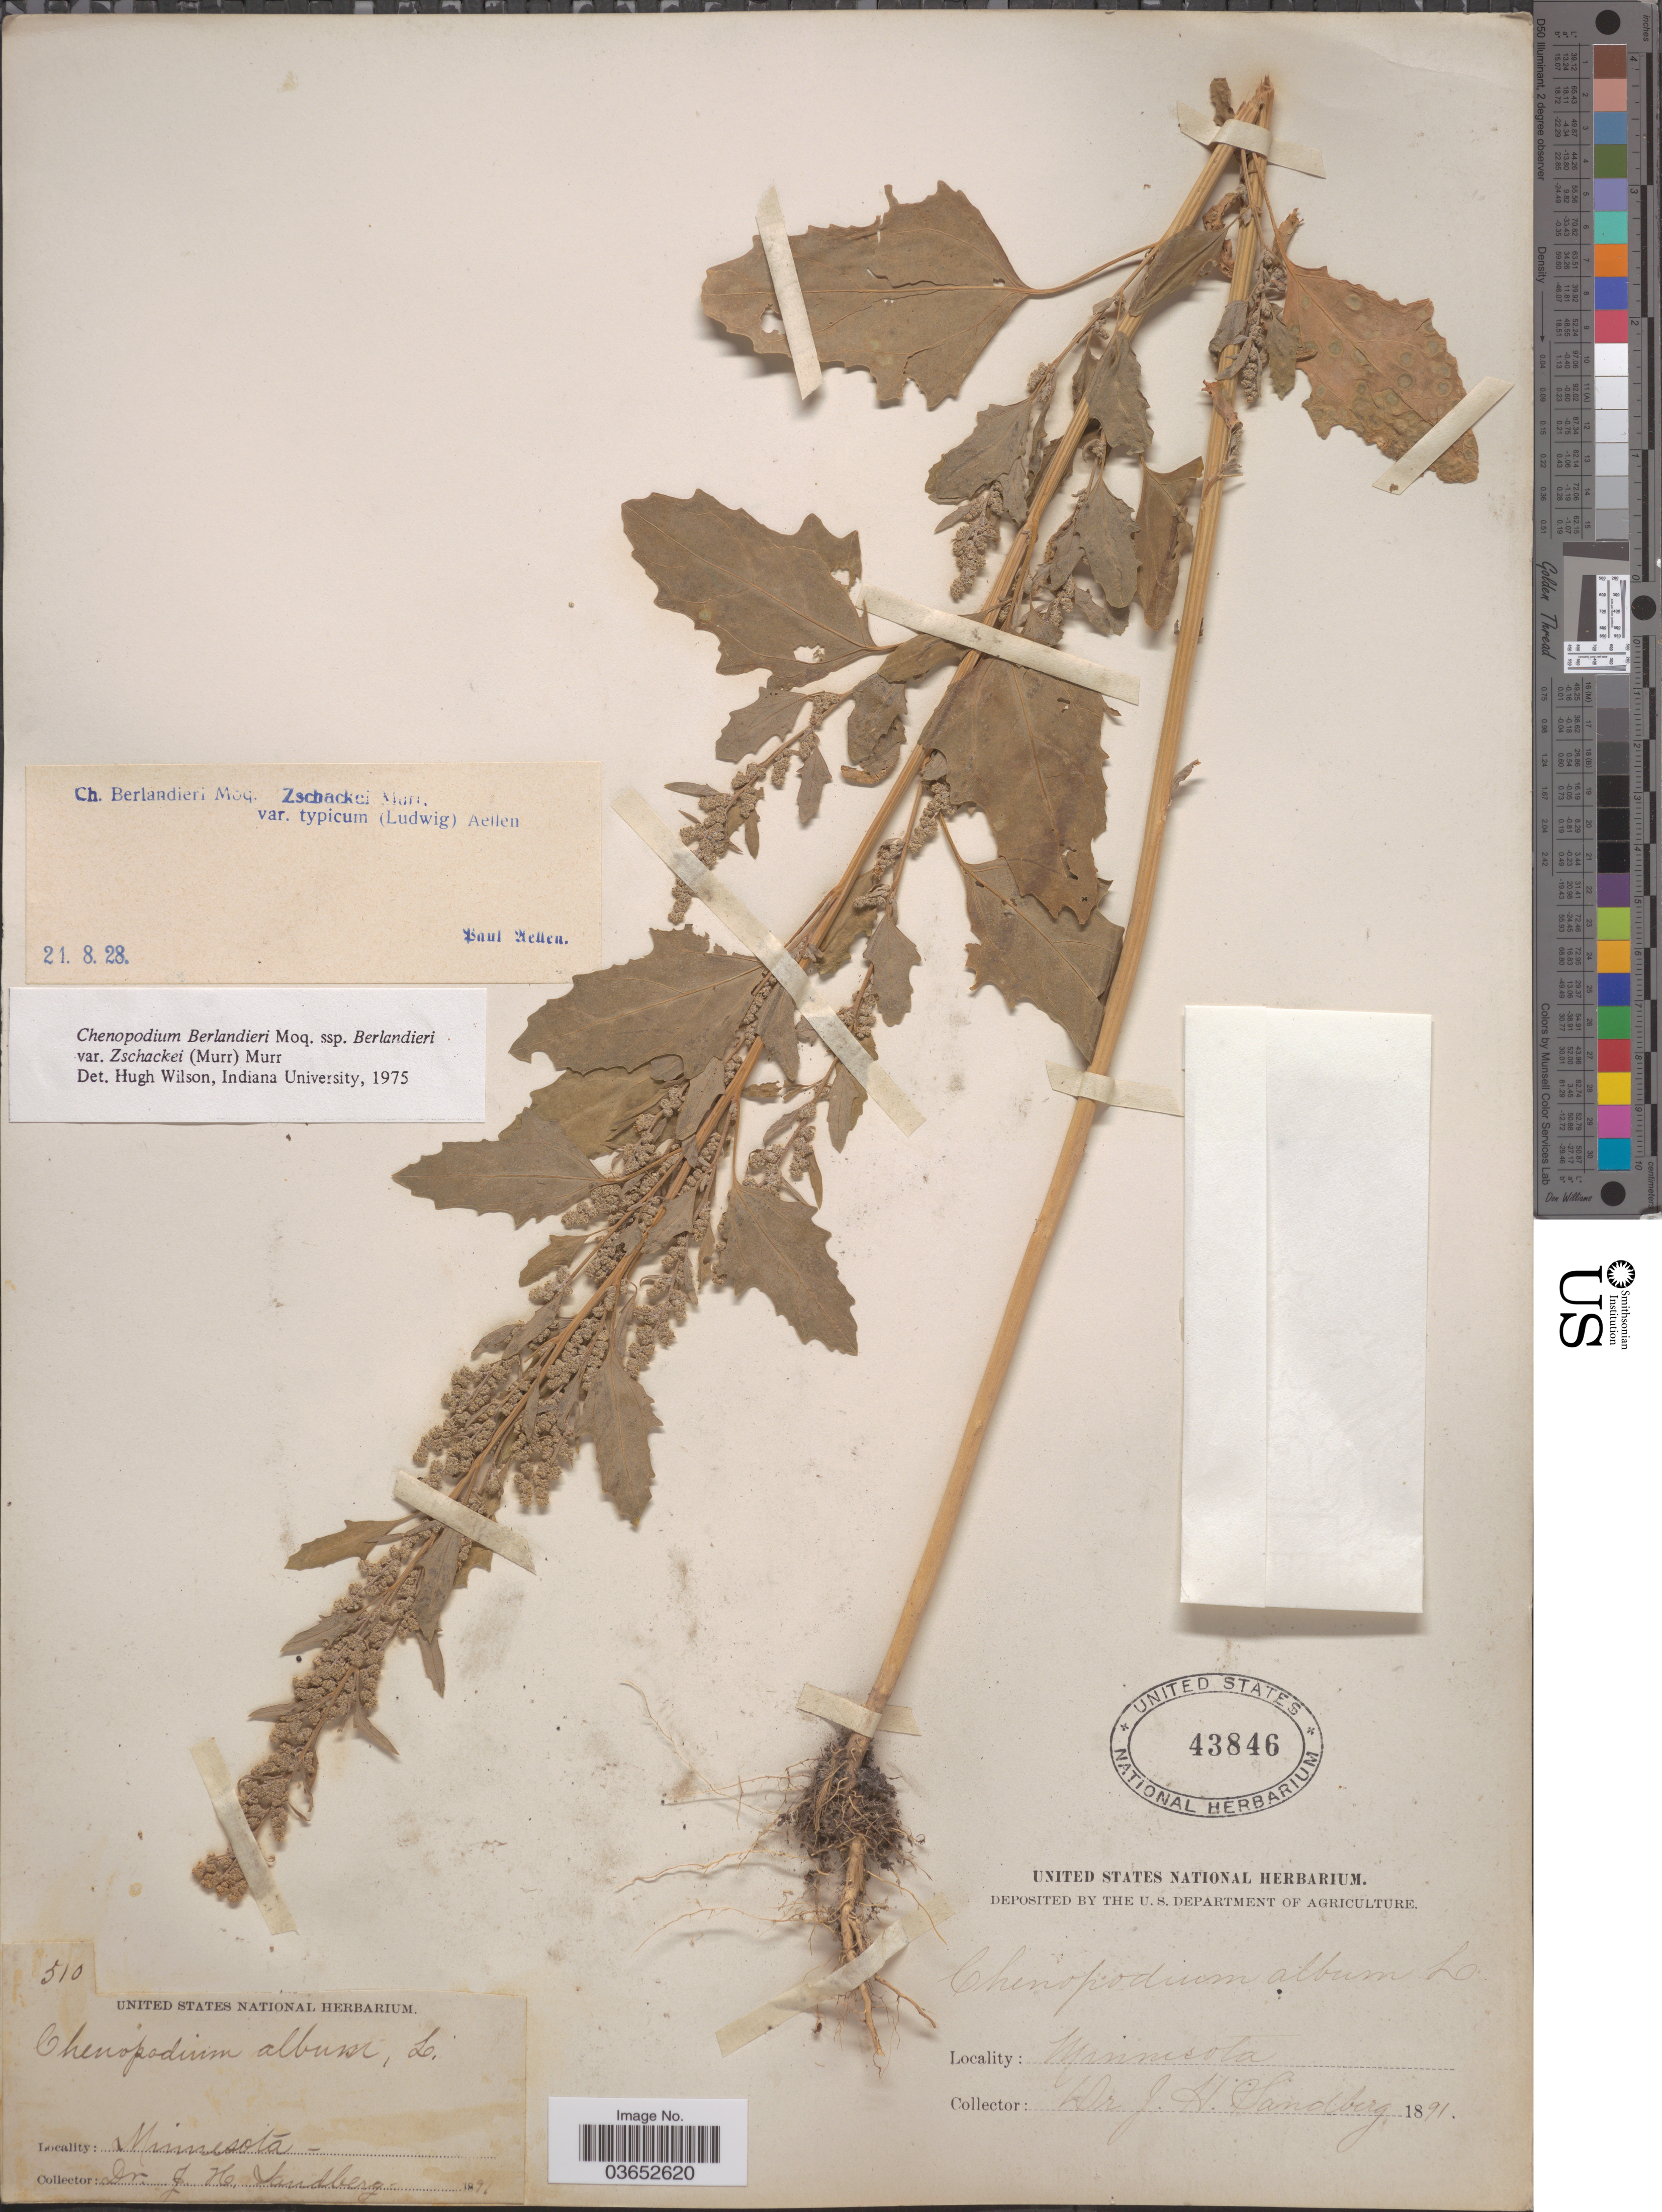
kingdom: Plantae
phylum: Tracheophyta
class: Magnoliopsida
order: Caryophyllales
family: Amaranthaceae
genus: Chenopodium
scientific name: Chenopodium berlandieri var. zschackei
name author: (Murr.) Murr.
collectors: J. H. Sandberg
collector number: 510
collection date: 1891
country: United States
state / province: Minnesota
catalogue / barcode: US 43846